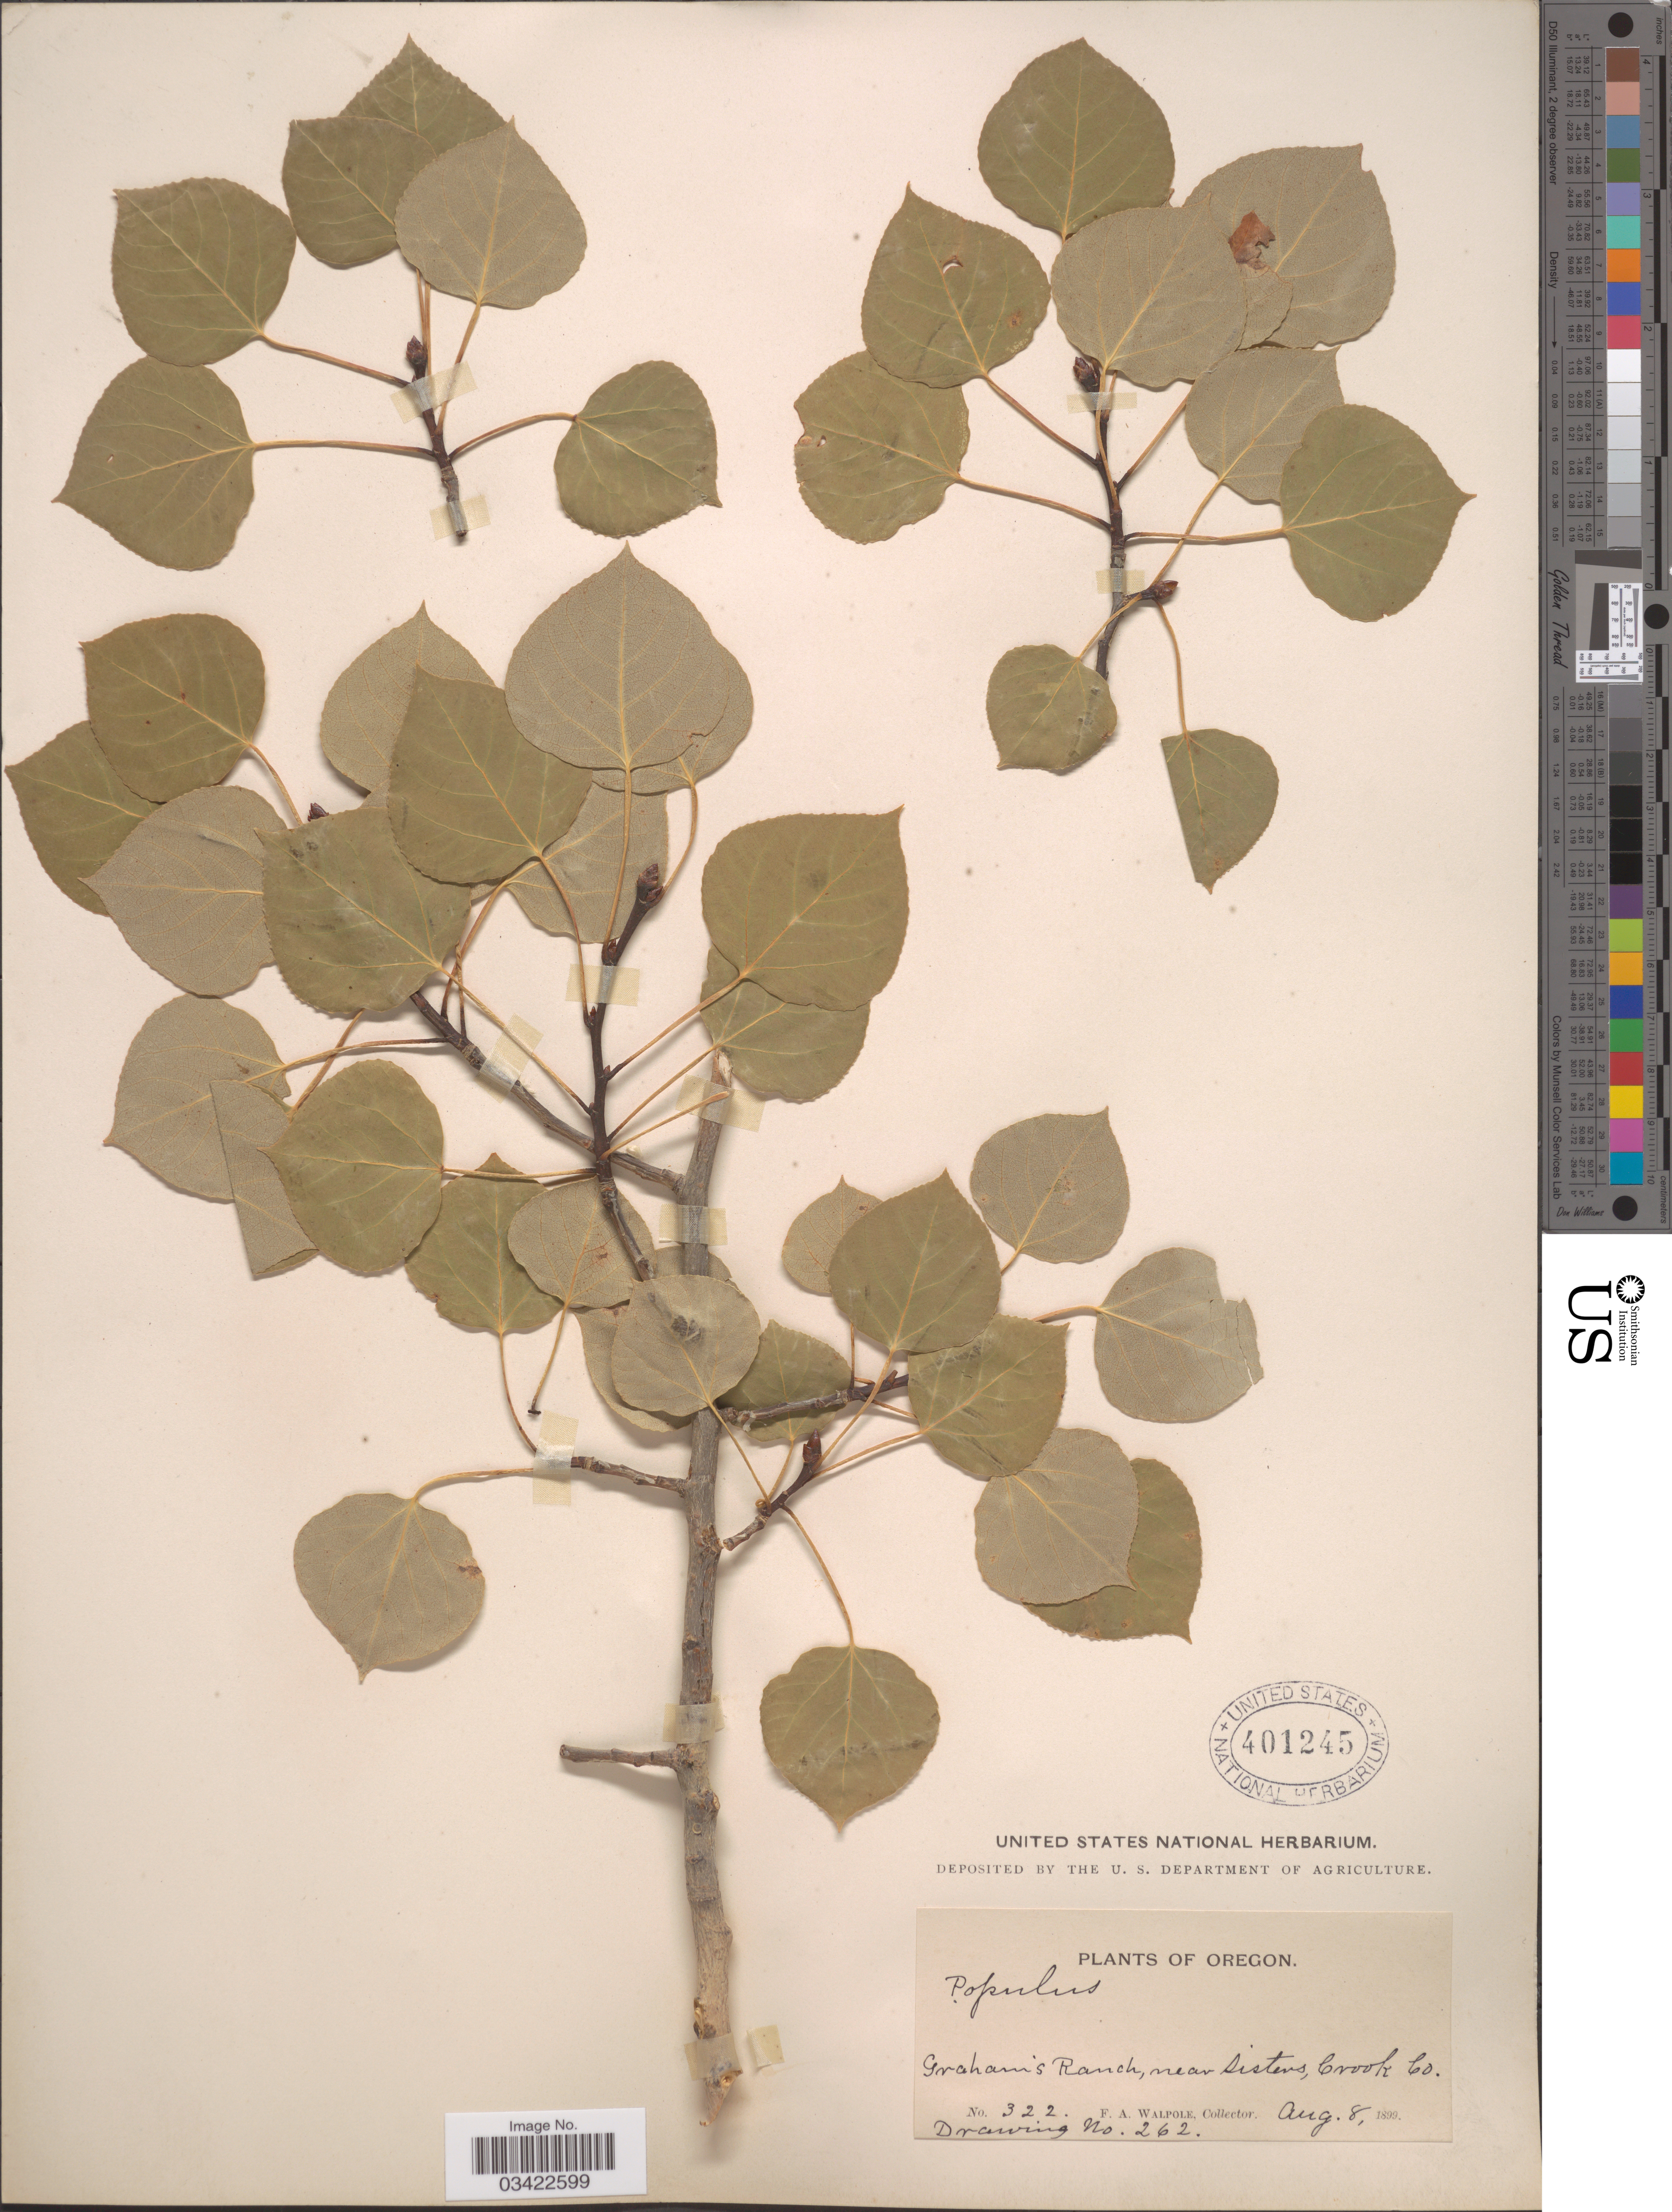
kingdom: Plantae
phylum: Tracheophyta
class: Magnoliopsida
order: Malpighiales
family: Salicaceae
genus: Populus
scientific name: Populus tremuloides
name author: Michx.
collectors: F. Walpole & Drawing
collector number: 322/262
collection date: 1899-08-08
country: United States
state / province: Oregon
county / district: Crook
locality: Graham's Ranch, near Sisters, Crook Co.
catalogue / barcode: US 401245